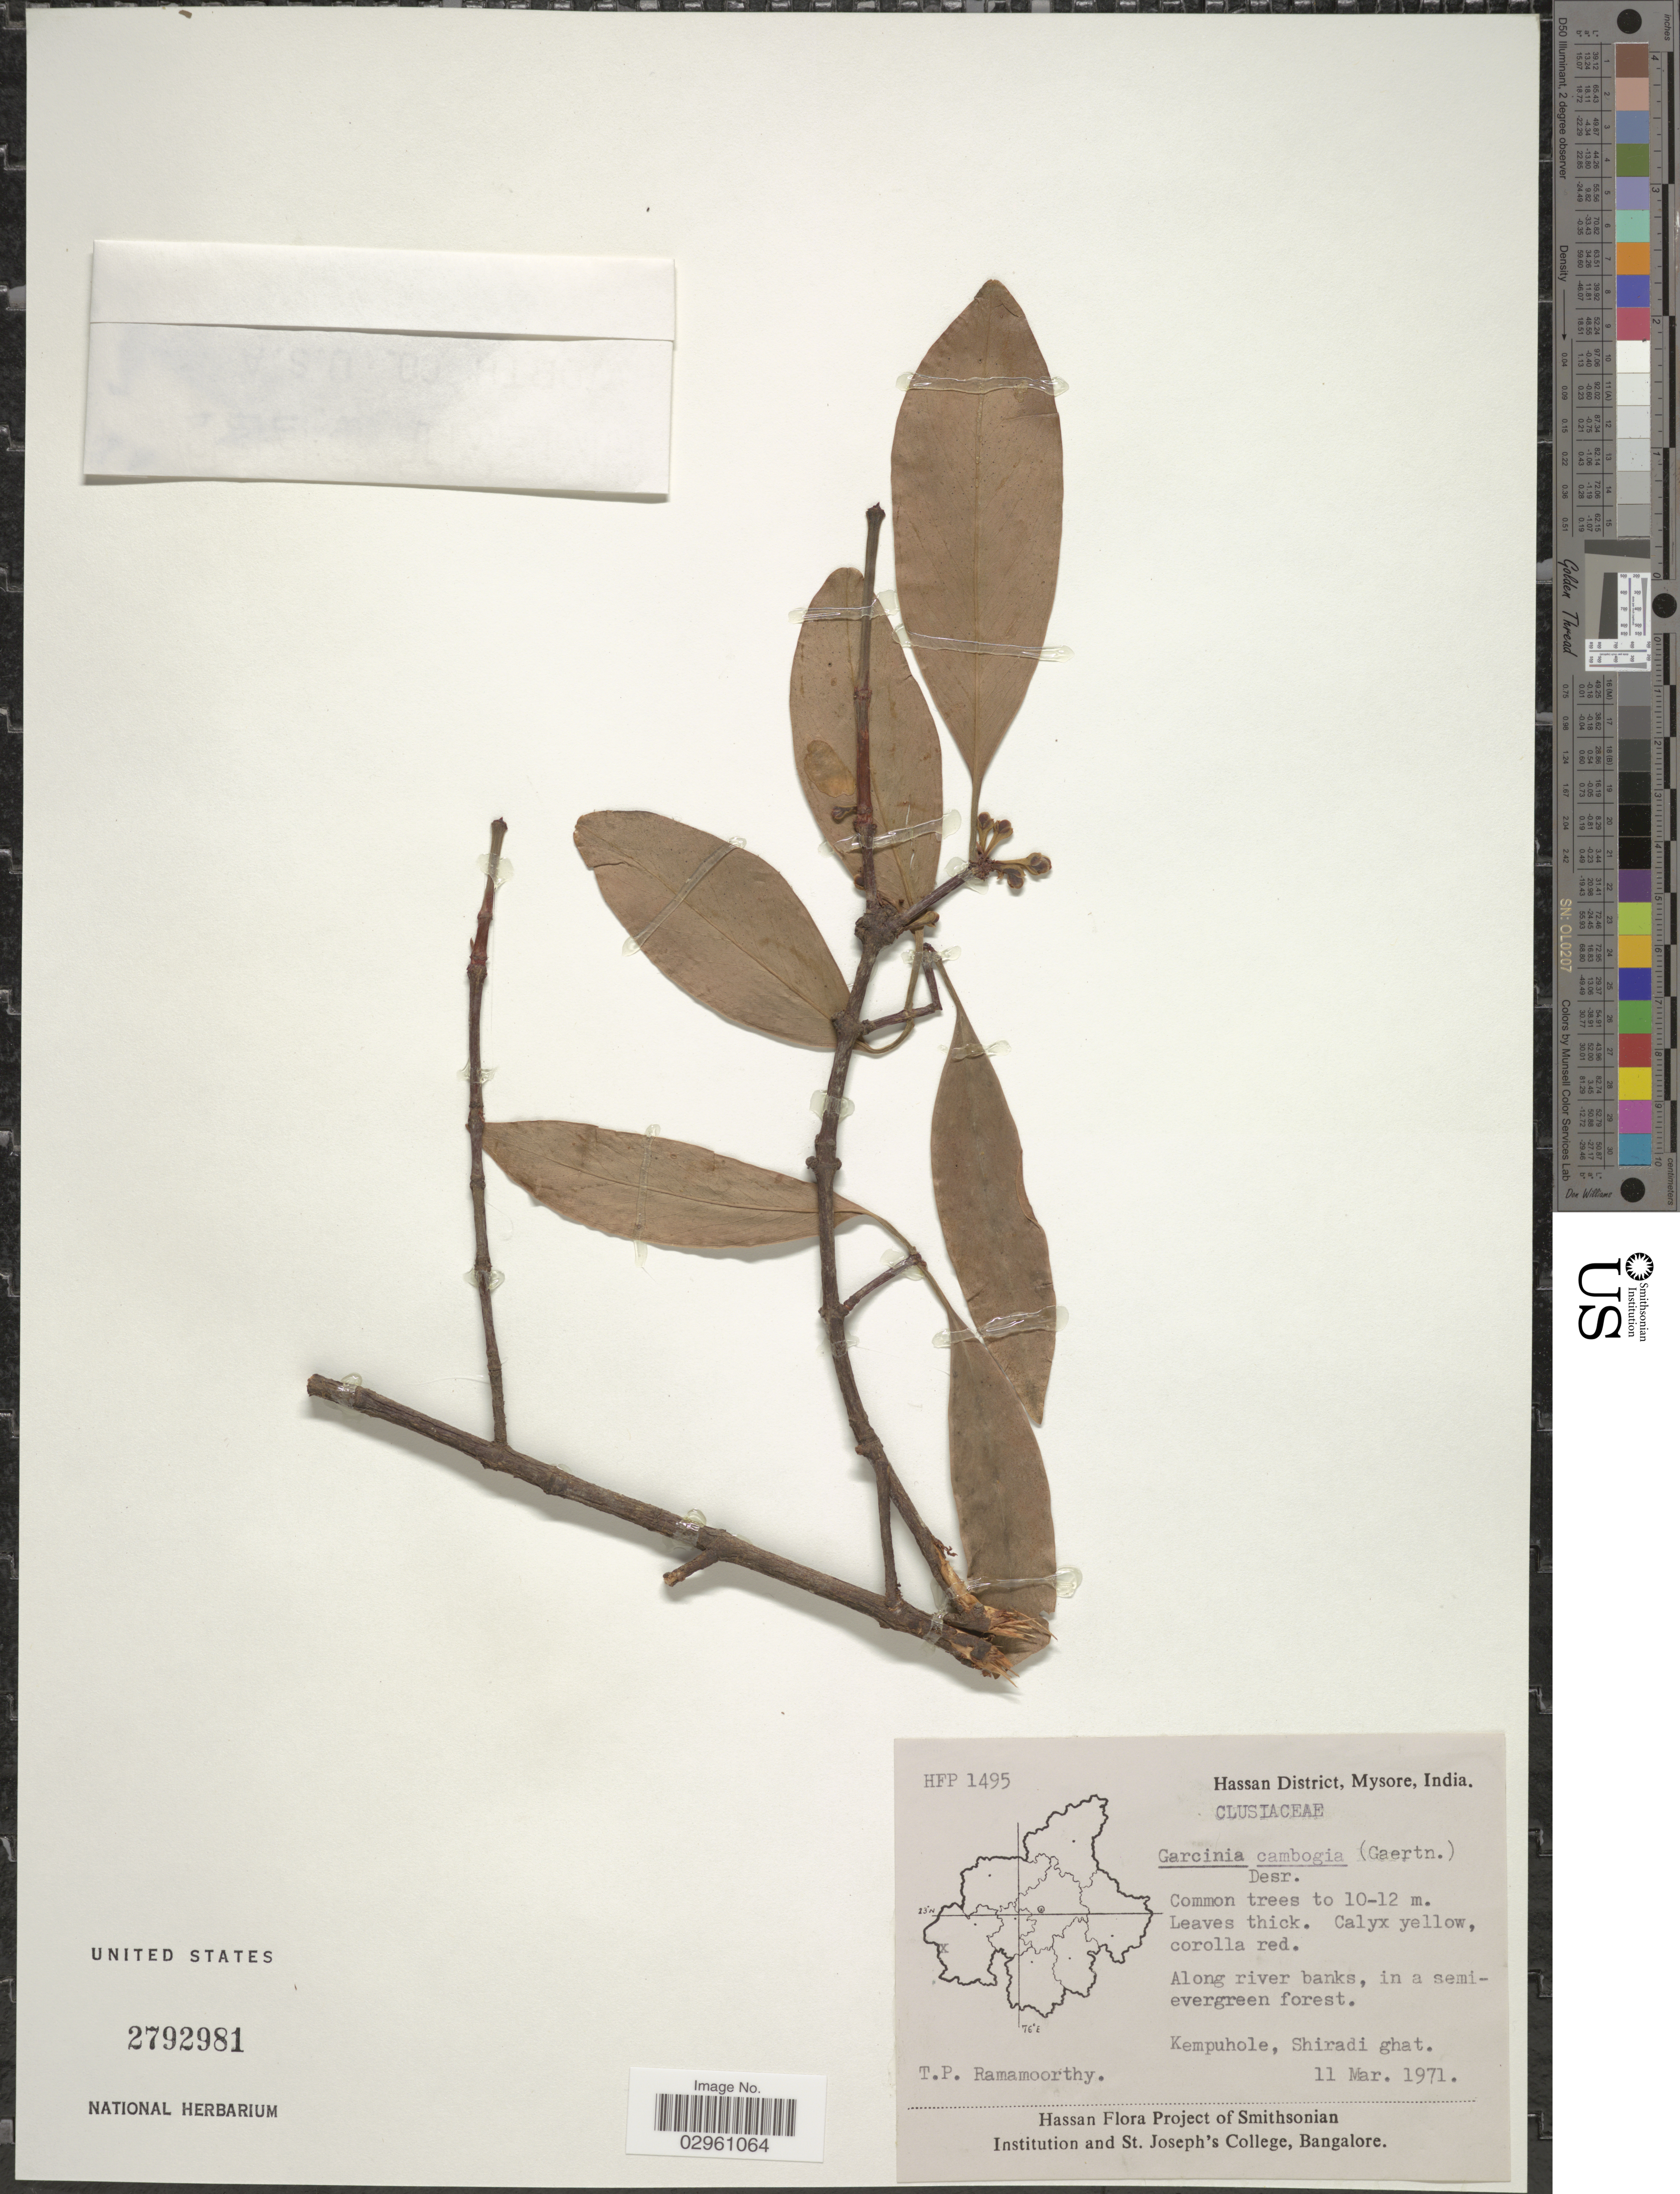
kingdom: Plantae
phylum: Tracheophyta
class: Magnoliopsida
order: Malpighiales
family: Clusiaceae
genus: Garcinia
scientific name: Garcinia cambogia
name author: Desr.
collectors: T. P. Ramamoorthy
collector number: HFP1495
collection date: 1971-03-11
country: India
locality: Hassan District, Mysore. Along river banks, in a semi-evergreen forest. Kempuhole, Shiradi ghat.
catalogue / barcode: US 2792981